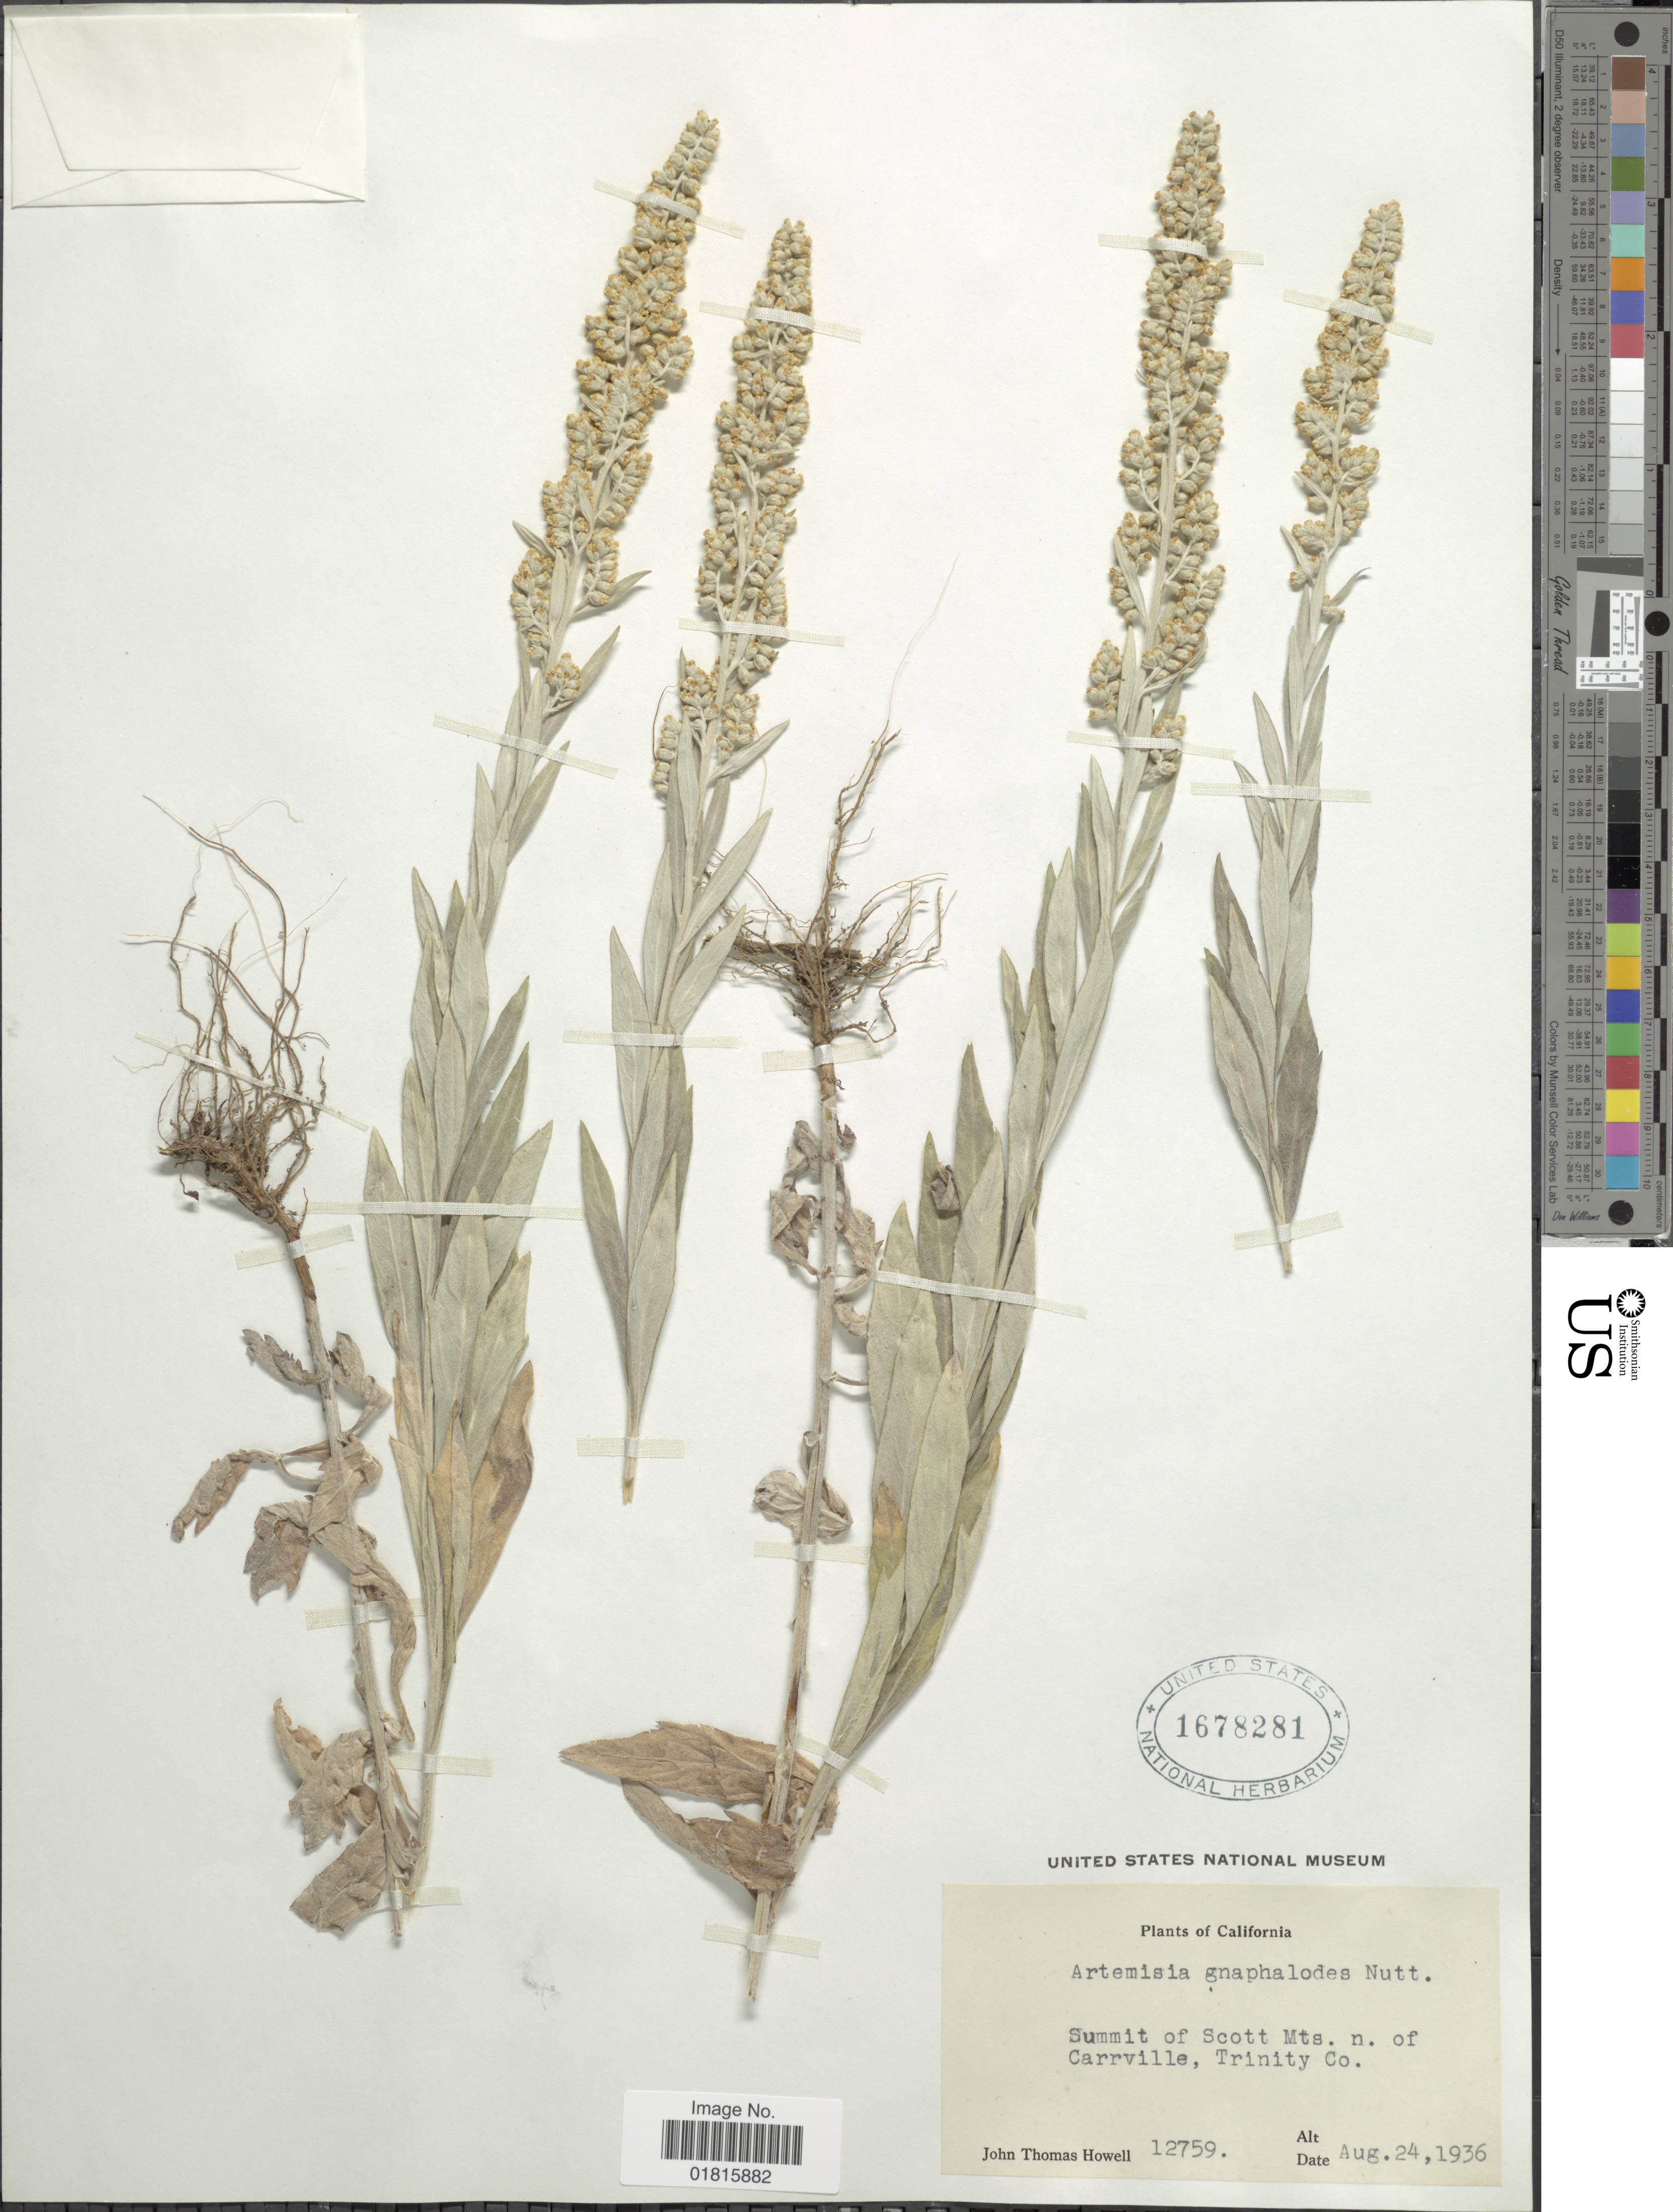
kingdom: Plantae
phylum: Tracheophyta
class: Magnoliopsida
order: Asterales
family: Asteraceae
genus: Artemisia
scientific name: Artemisia gnaphaloides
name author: Nutt.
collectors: J. T. Howell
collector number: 12759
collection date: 1936-08-24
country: United States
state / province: California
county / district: Trinity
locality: Summit of Scott Mts. n. of Carrville, Trinity Co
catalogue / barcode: US 1678281